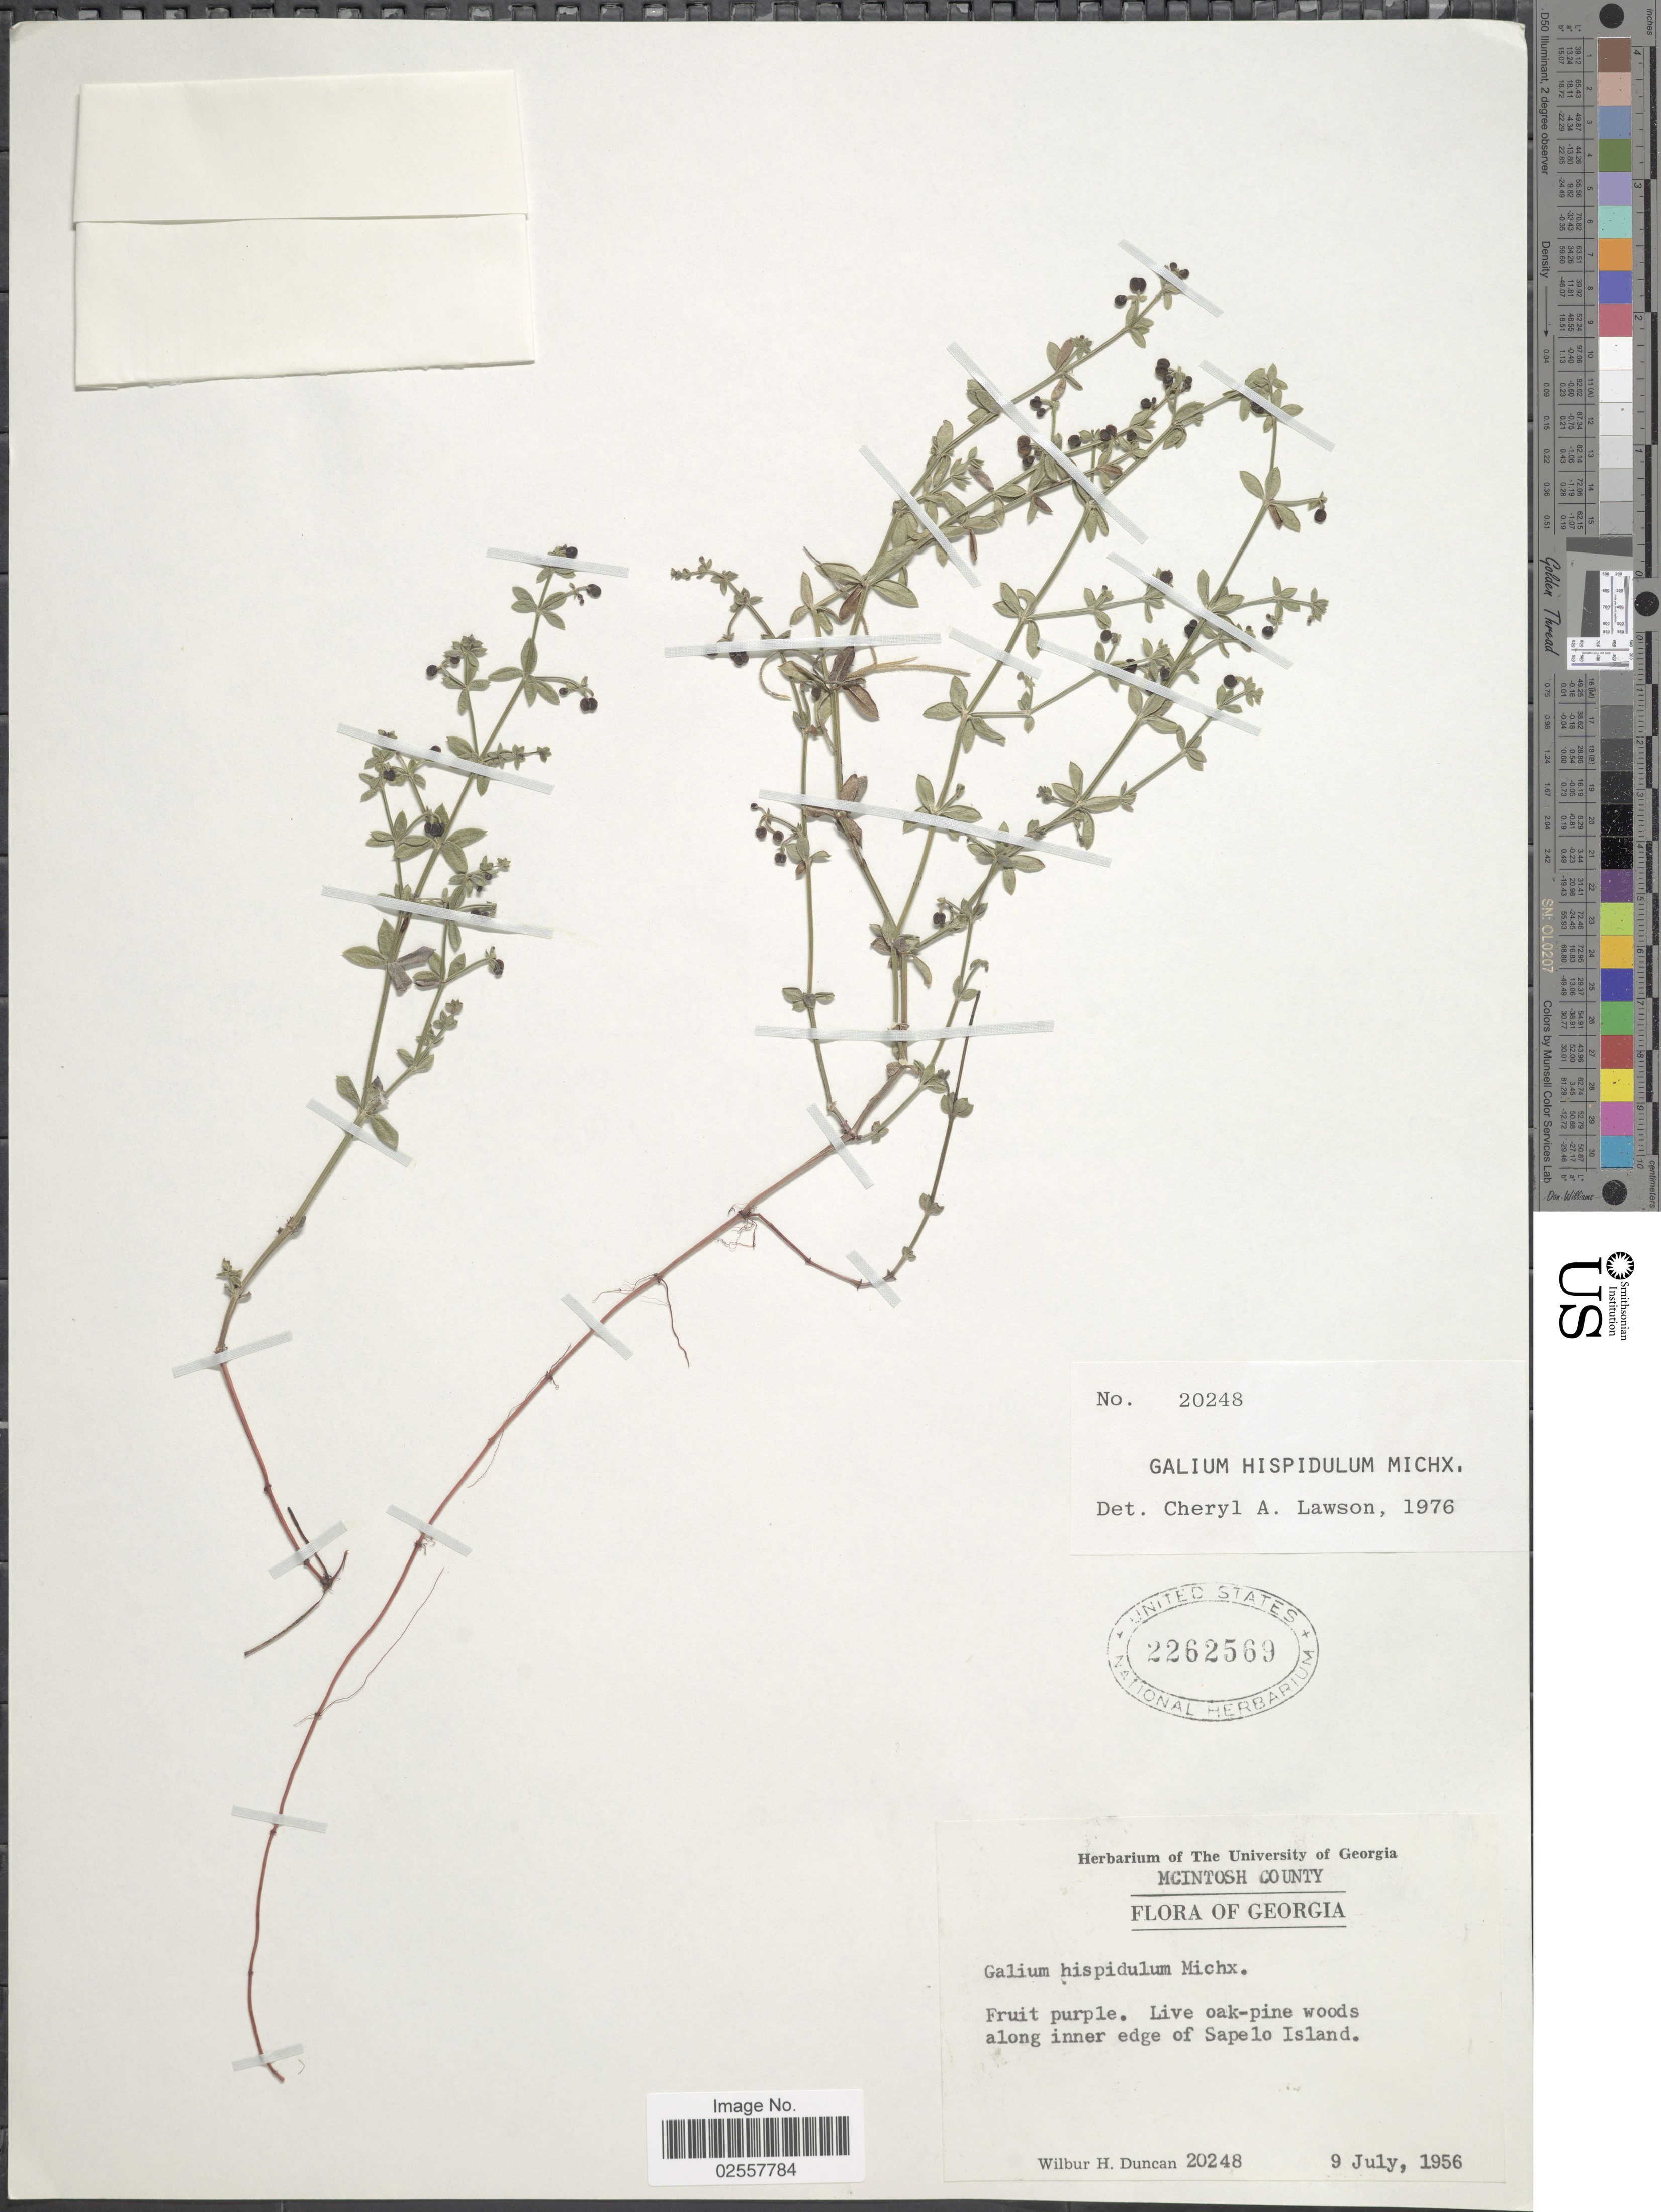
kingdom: Plantae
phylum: Tracheophyta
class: Magnoliopsida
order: Gentianales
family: Rubiaceae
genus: Galium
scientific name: Galium hispidulum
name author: Michx.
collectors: W. H. Duncan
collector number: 20248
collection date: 1956-07-09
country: United States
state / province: Georgia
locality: Along inner edge of Sapelo Island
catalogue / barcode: US 2262569